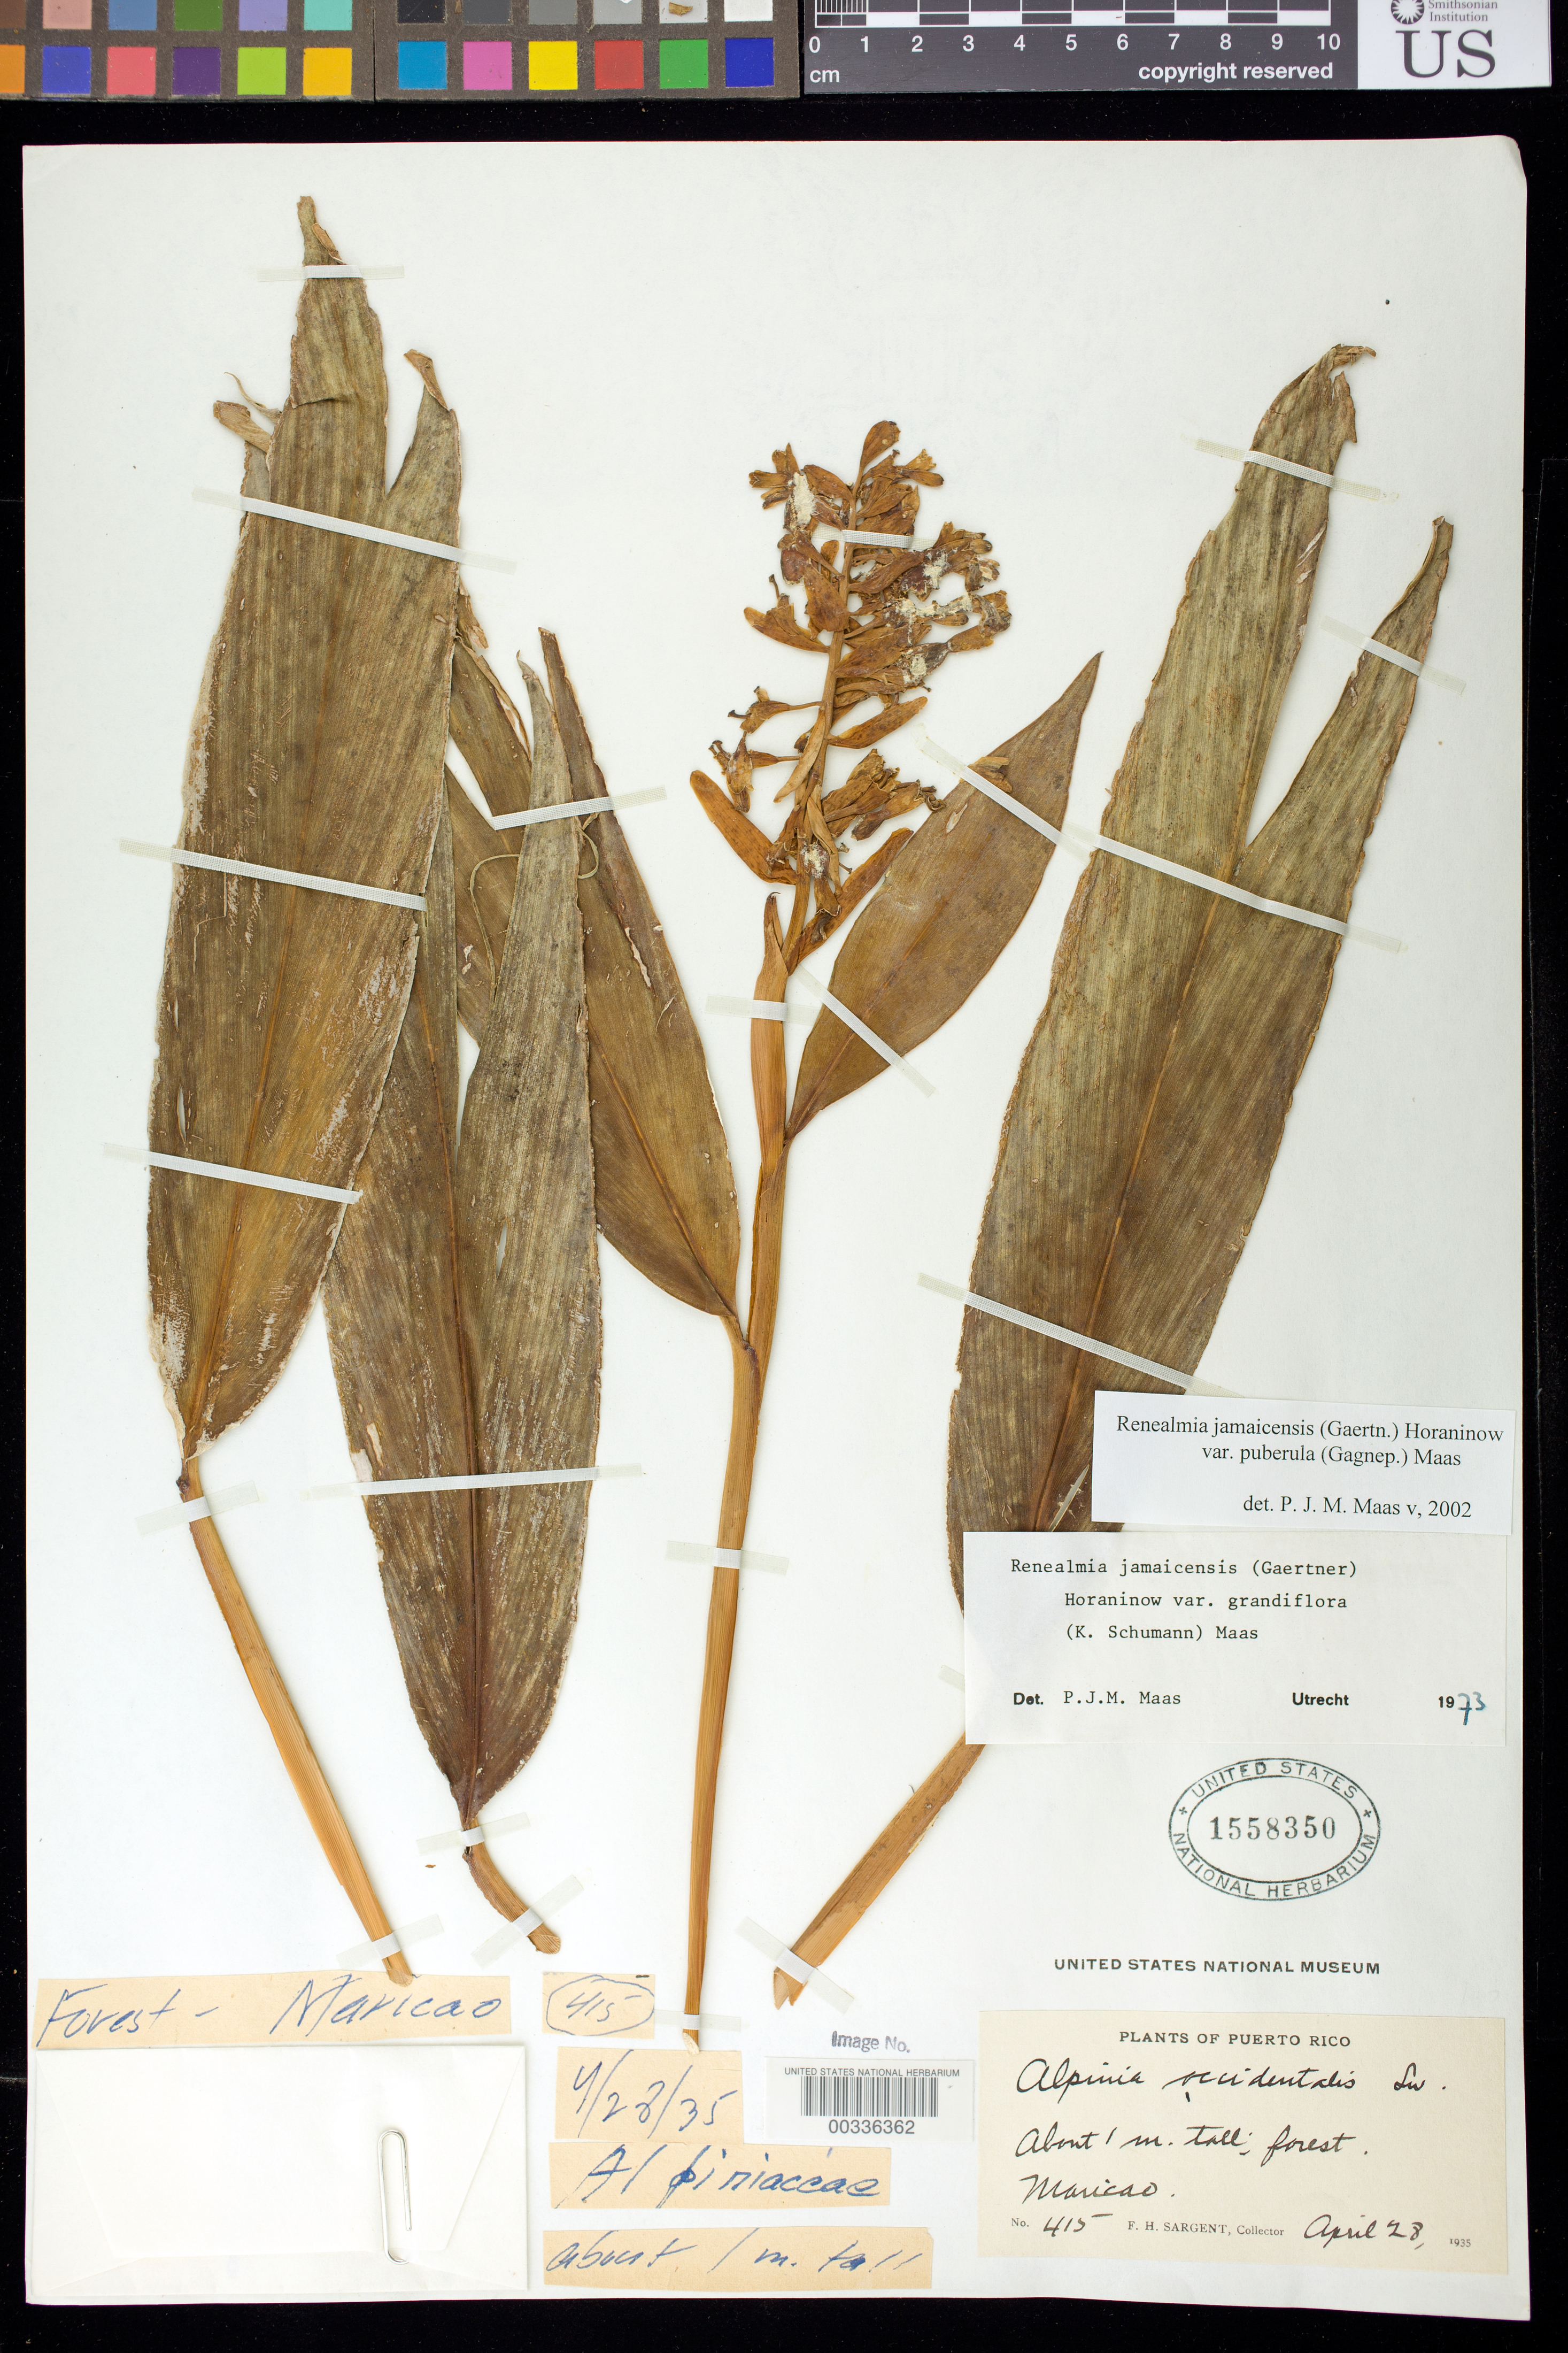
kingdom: Plantae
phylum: Tracheophyta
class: Liliopsida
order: Zingiberales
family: Zingiberaceae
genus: Renealmia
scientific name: Renealmia jamaicensis var. puberula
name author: (Gagnep.) Maas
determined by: Maas, Paul J. M.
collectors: F. H. Sargent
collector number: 415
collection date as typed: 28 Apr 1935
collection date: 1935-04-28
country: Puerto Rico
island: Greater Antilles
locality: Maricao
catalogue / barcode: US 1558350